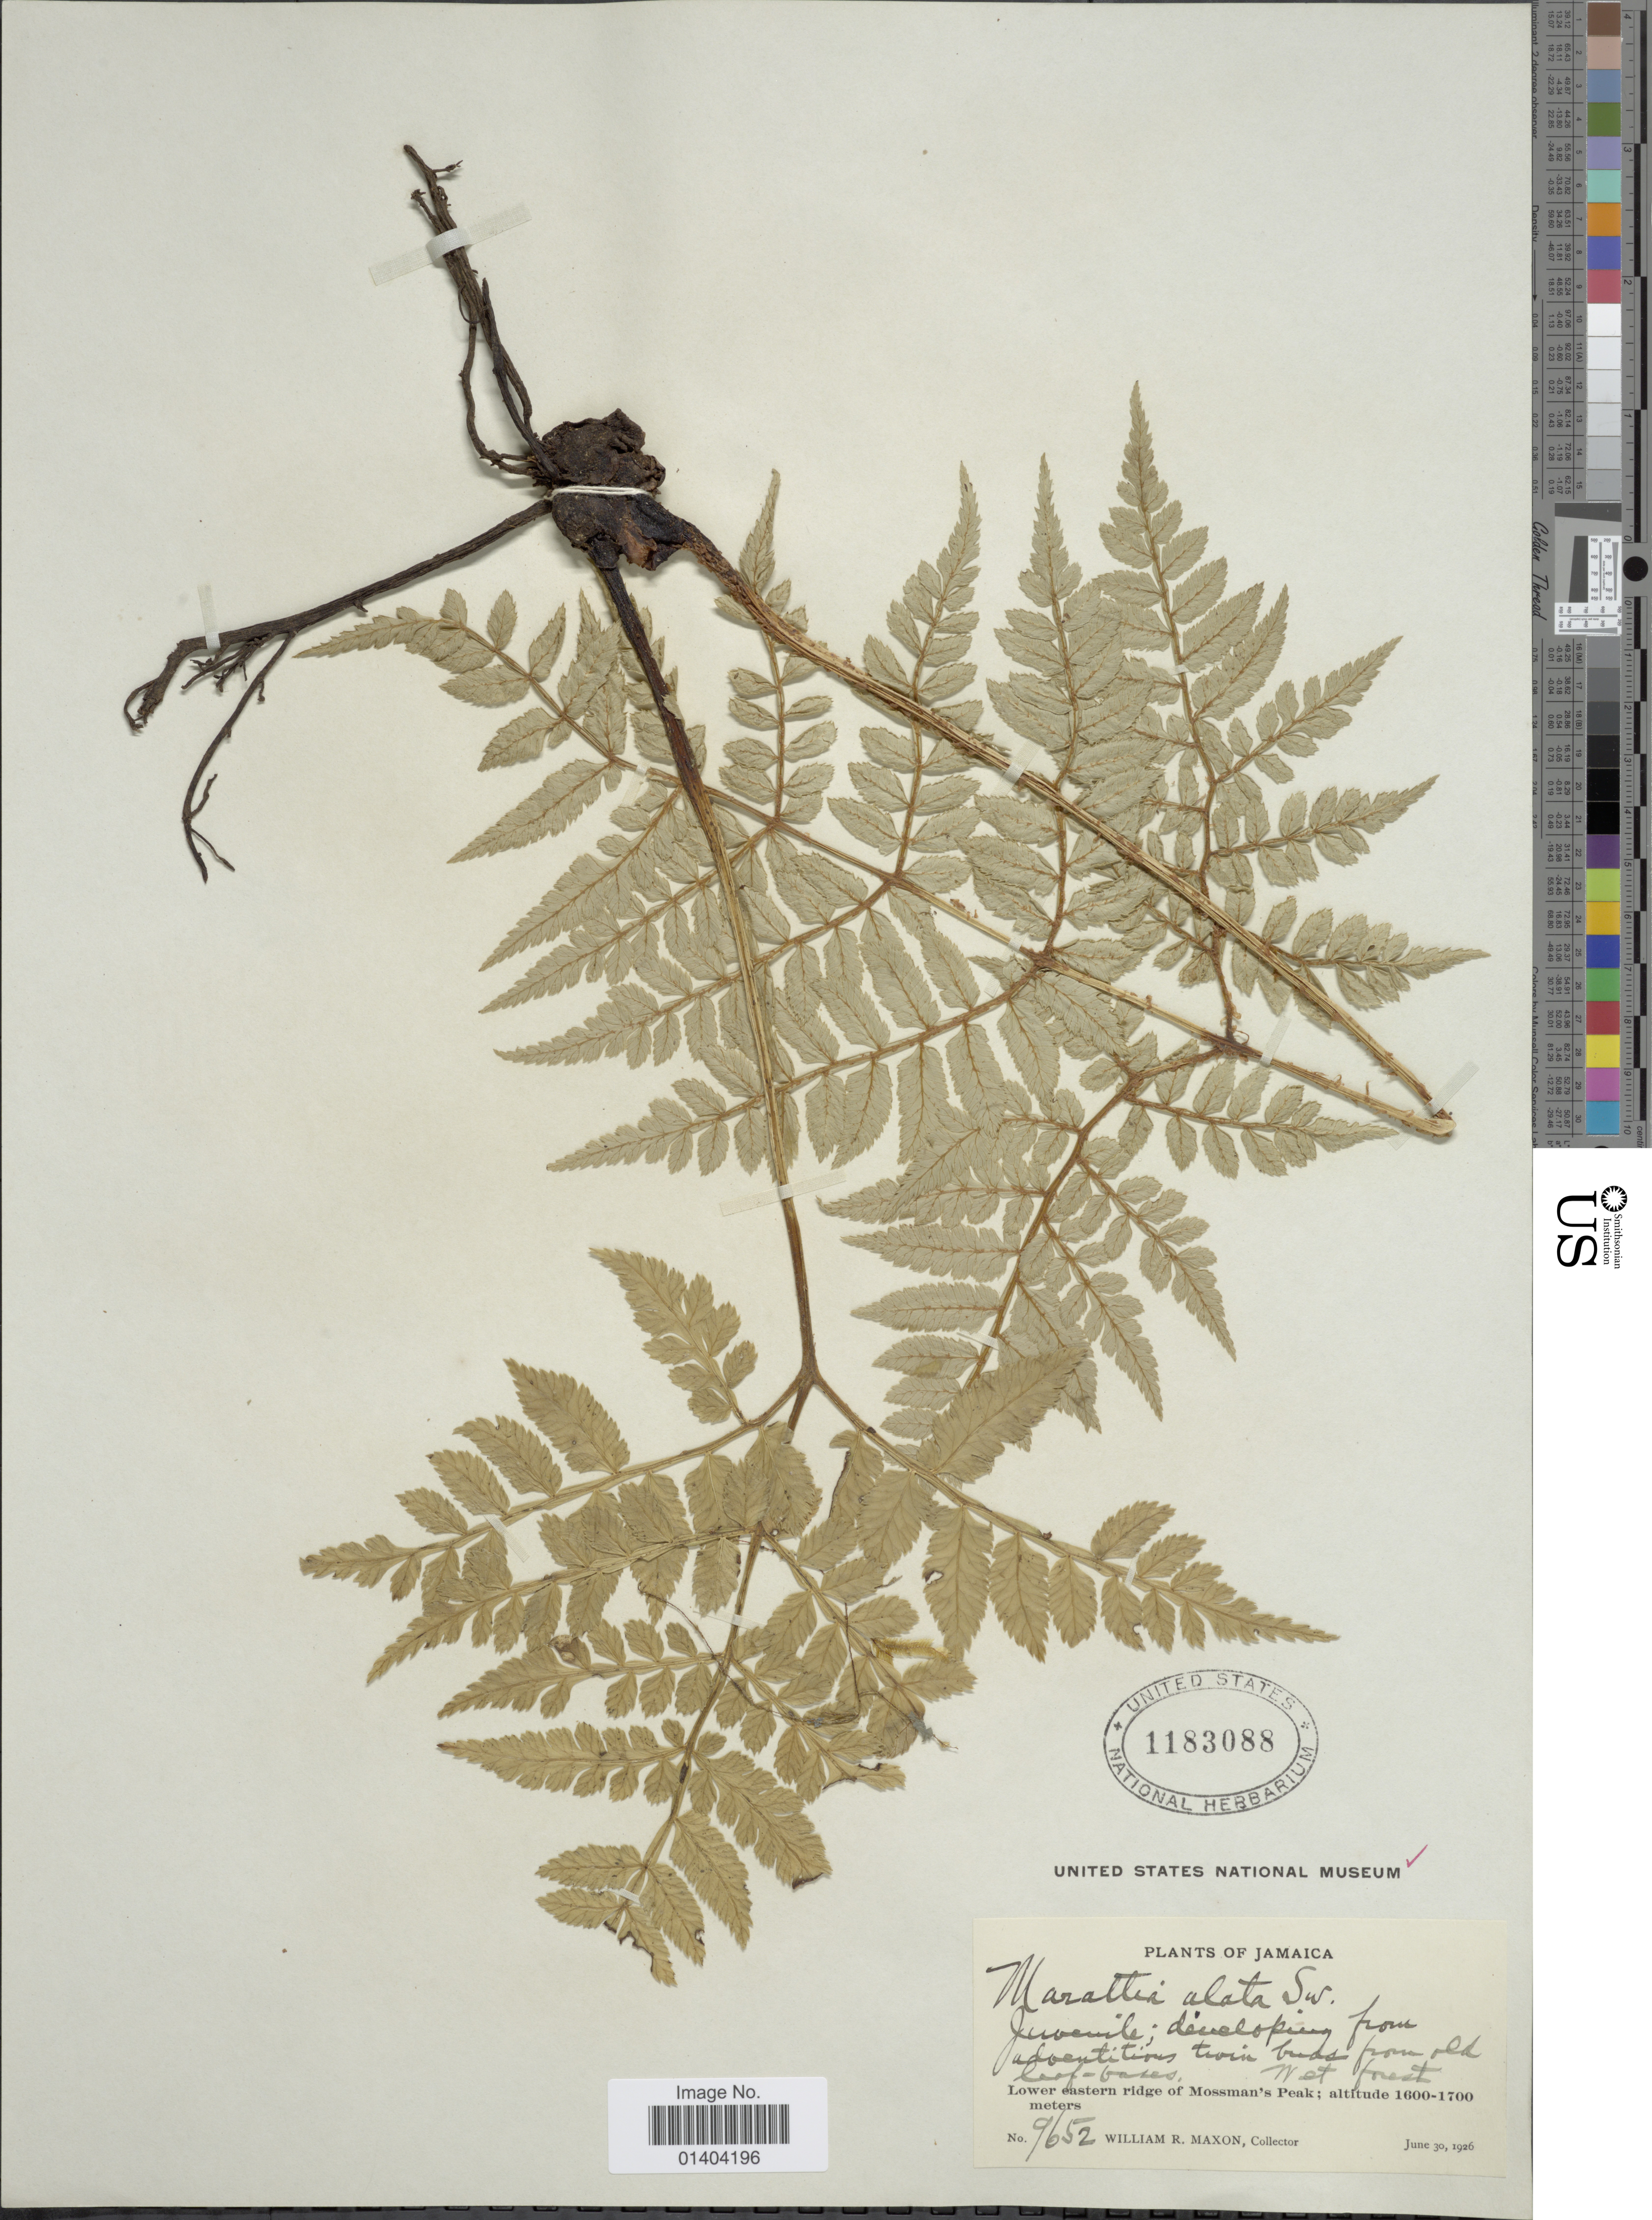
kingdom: Plantae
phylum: Tracheophyta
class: Polypodiopsida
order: Marattiales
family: Marattiaceae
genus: Marattia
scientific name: Marattia alata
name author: Sw.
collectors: W. R. Maxon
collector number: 9652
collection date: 1926-06-30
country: Jamaica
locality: Lower eastern ridge of Mossman's Peak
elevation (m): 1600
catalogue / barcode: US 1183088